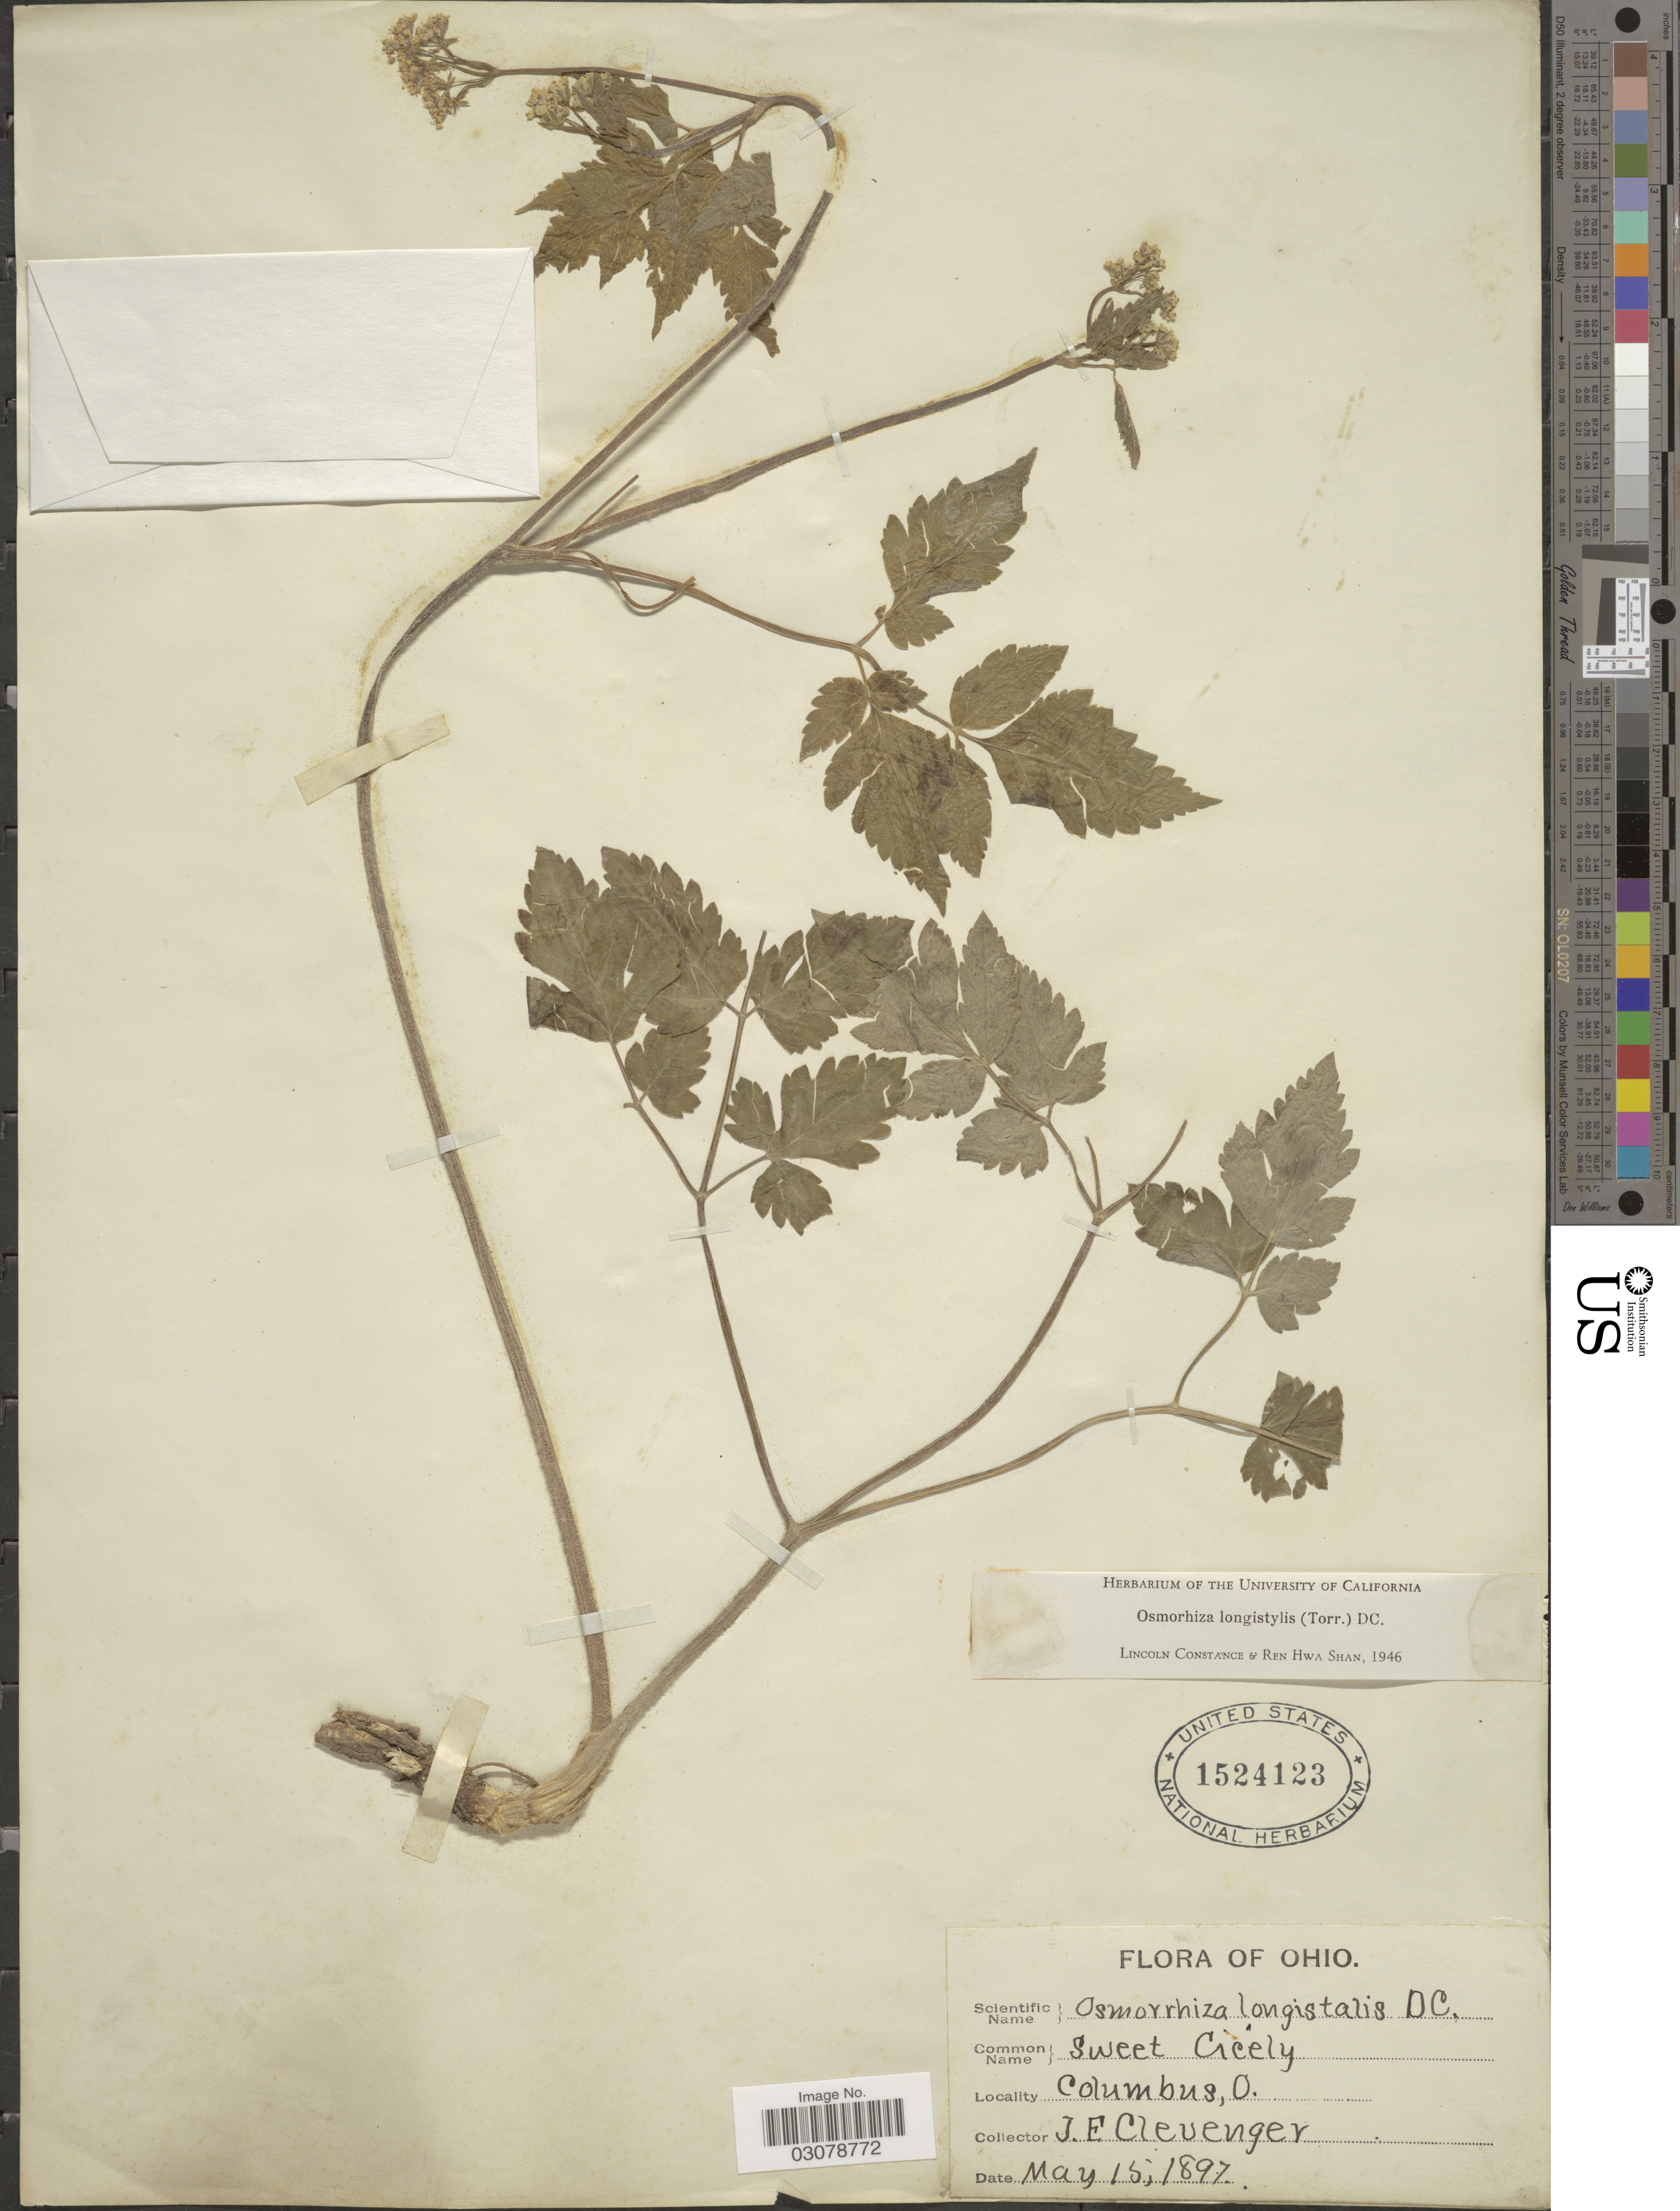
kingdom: Plantae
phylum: Tracheophyta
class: Magnoliopsida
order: Apiales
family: Apiaceae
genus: Osmorhiza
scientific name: Osmorhiza longistylis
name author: (Torr.) DC.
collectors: J. Clevenger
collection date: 1897-05-15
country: United States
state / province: Ohio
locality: Columbus, O.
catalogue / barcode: US 1524123